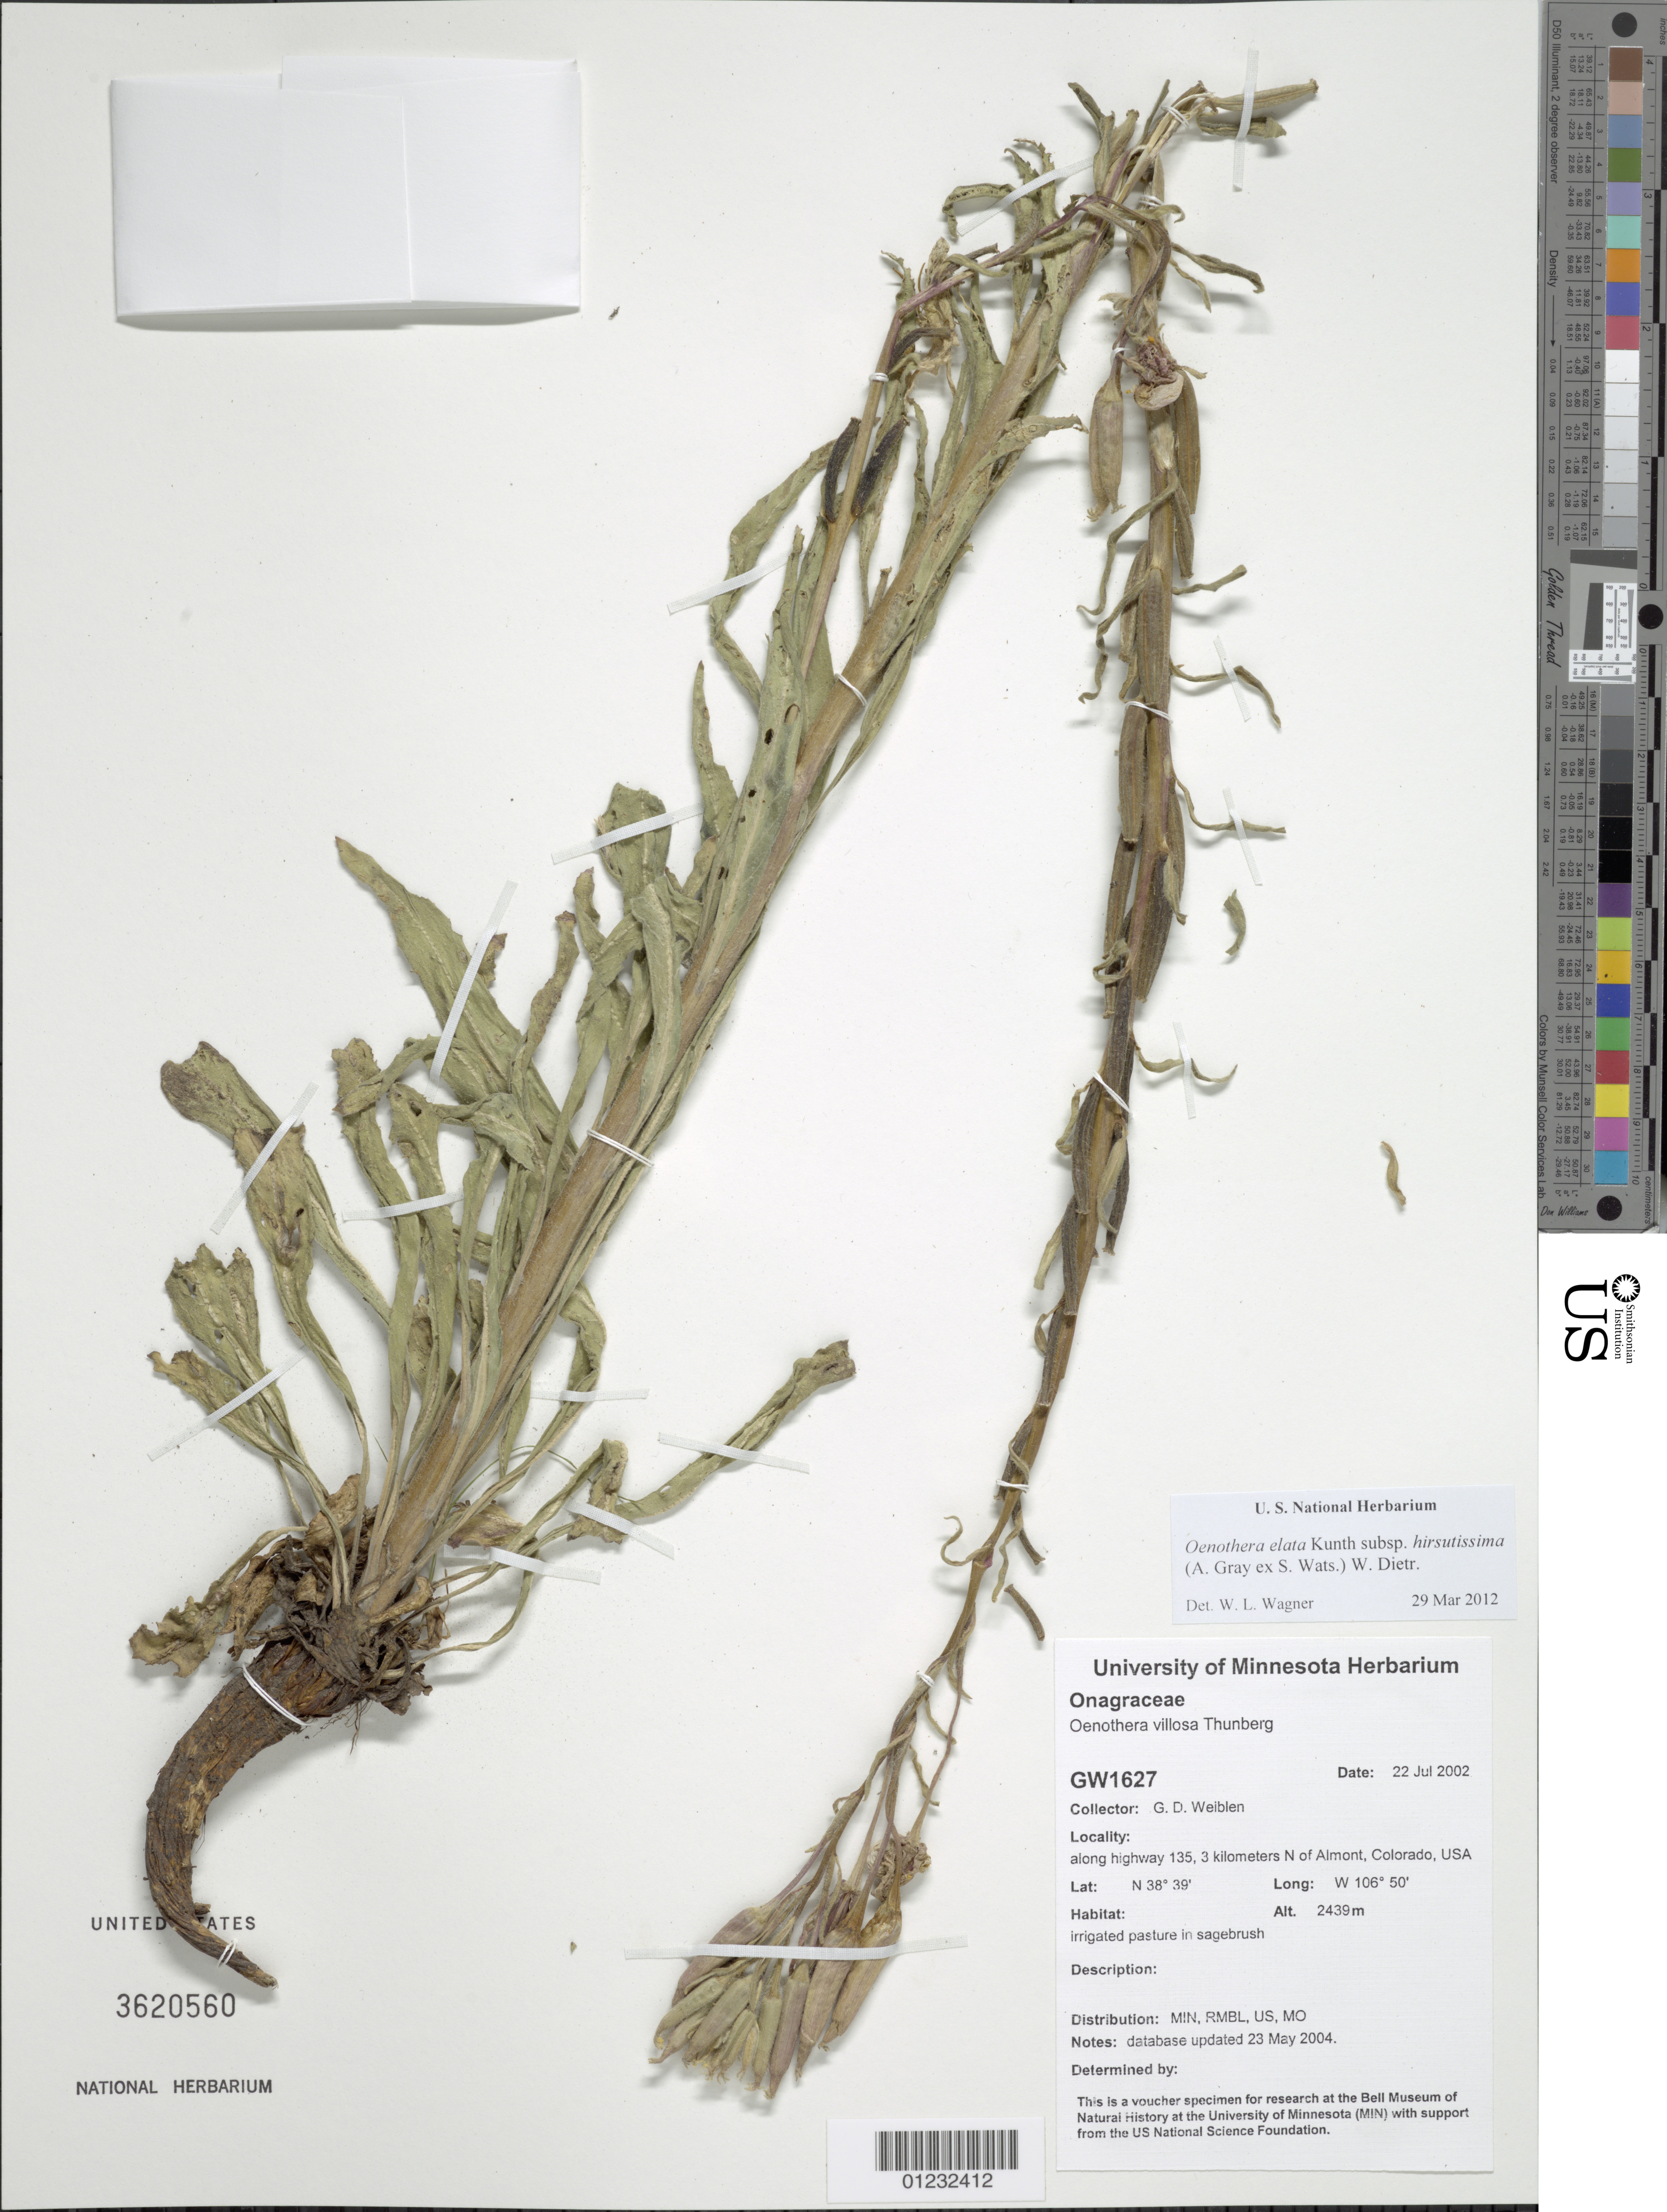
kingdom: Plantae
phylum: Tracheophyta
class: Magnoliopsida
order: Myrtales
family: Onagraceae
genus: Oenothera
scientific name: Oenothera elata subsp. hirsutissima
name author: (A. Gray ex S. Watson) W. Dietr.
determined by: Wagner, W. L., (BOT), Smithsonian Institution - National Museum of Natural History (UNITED STATES)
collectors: G. D. Weiblen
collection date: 2002-07-22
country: United States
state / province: Colorado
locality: Along highway 135, 3 kms N of Almont.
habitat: Irrigated pasture.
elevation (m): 2439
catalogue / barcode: US 3620560